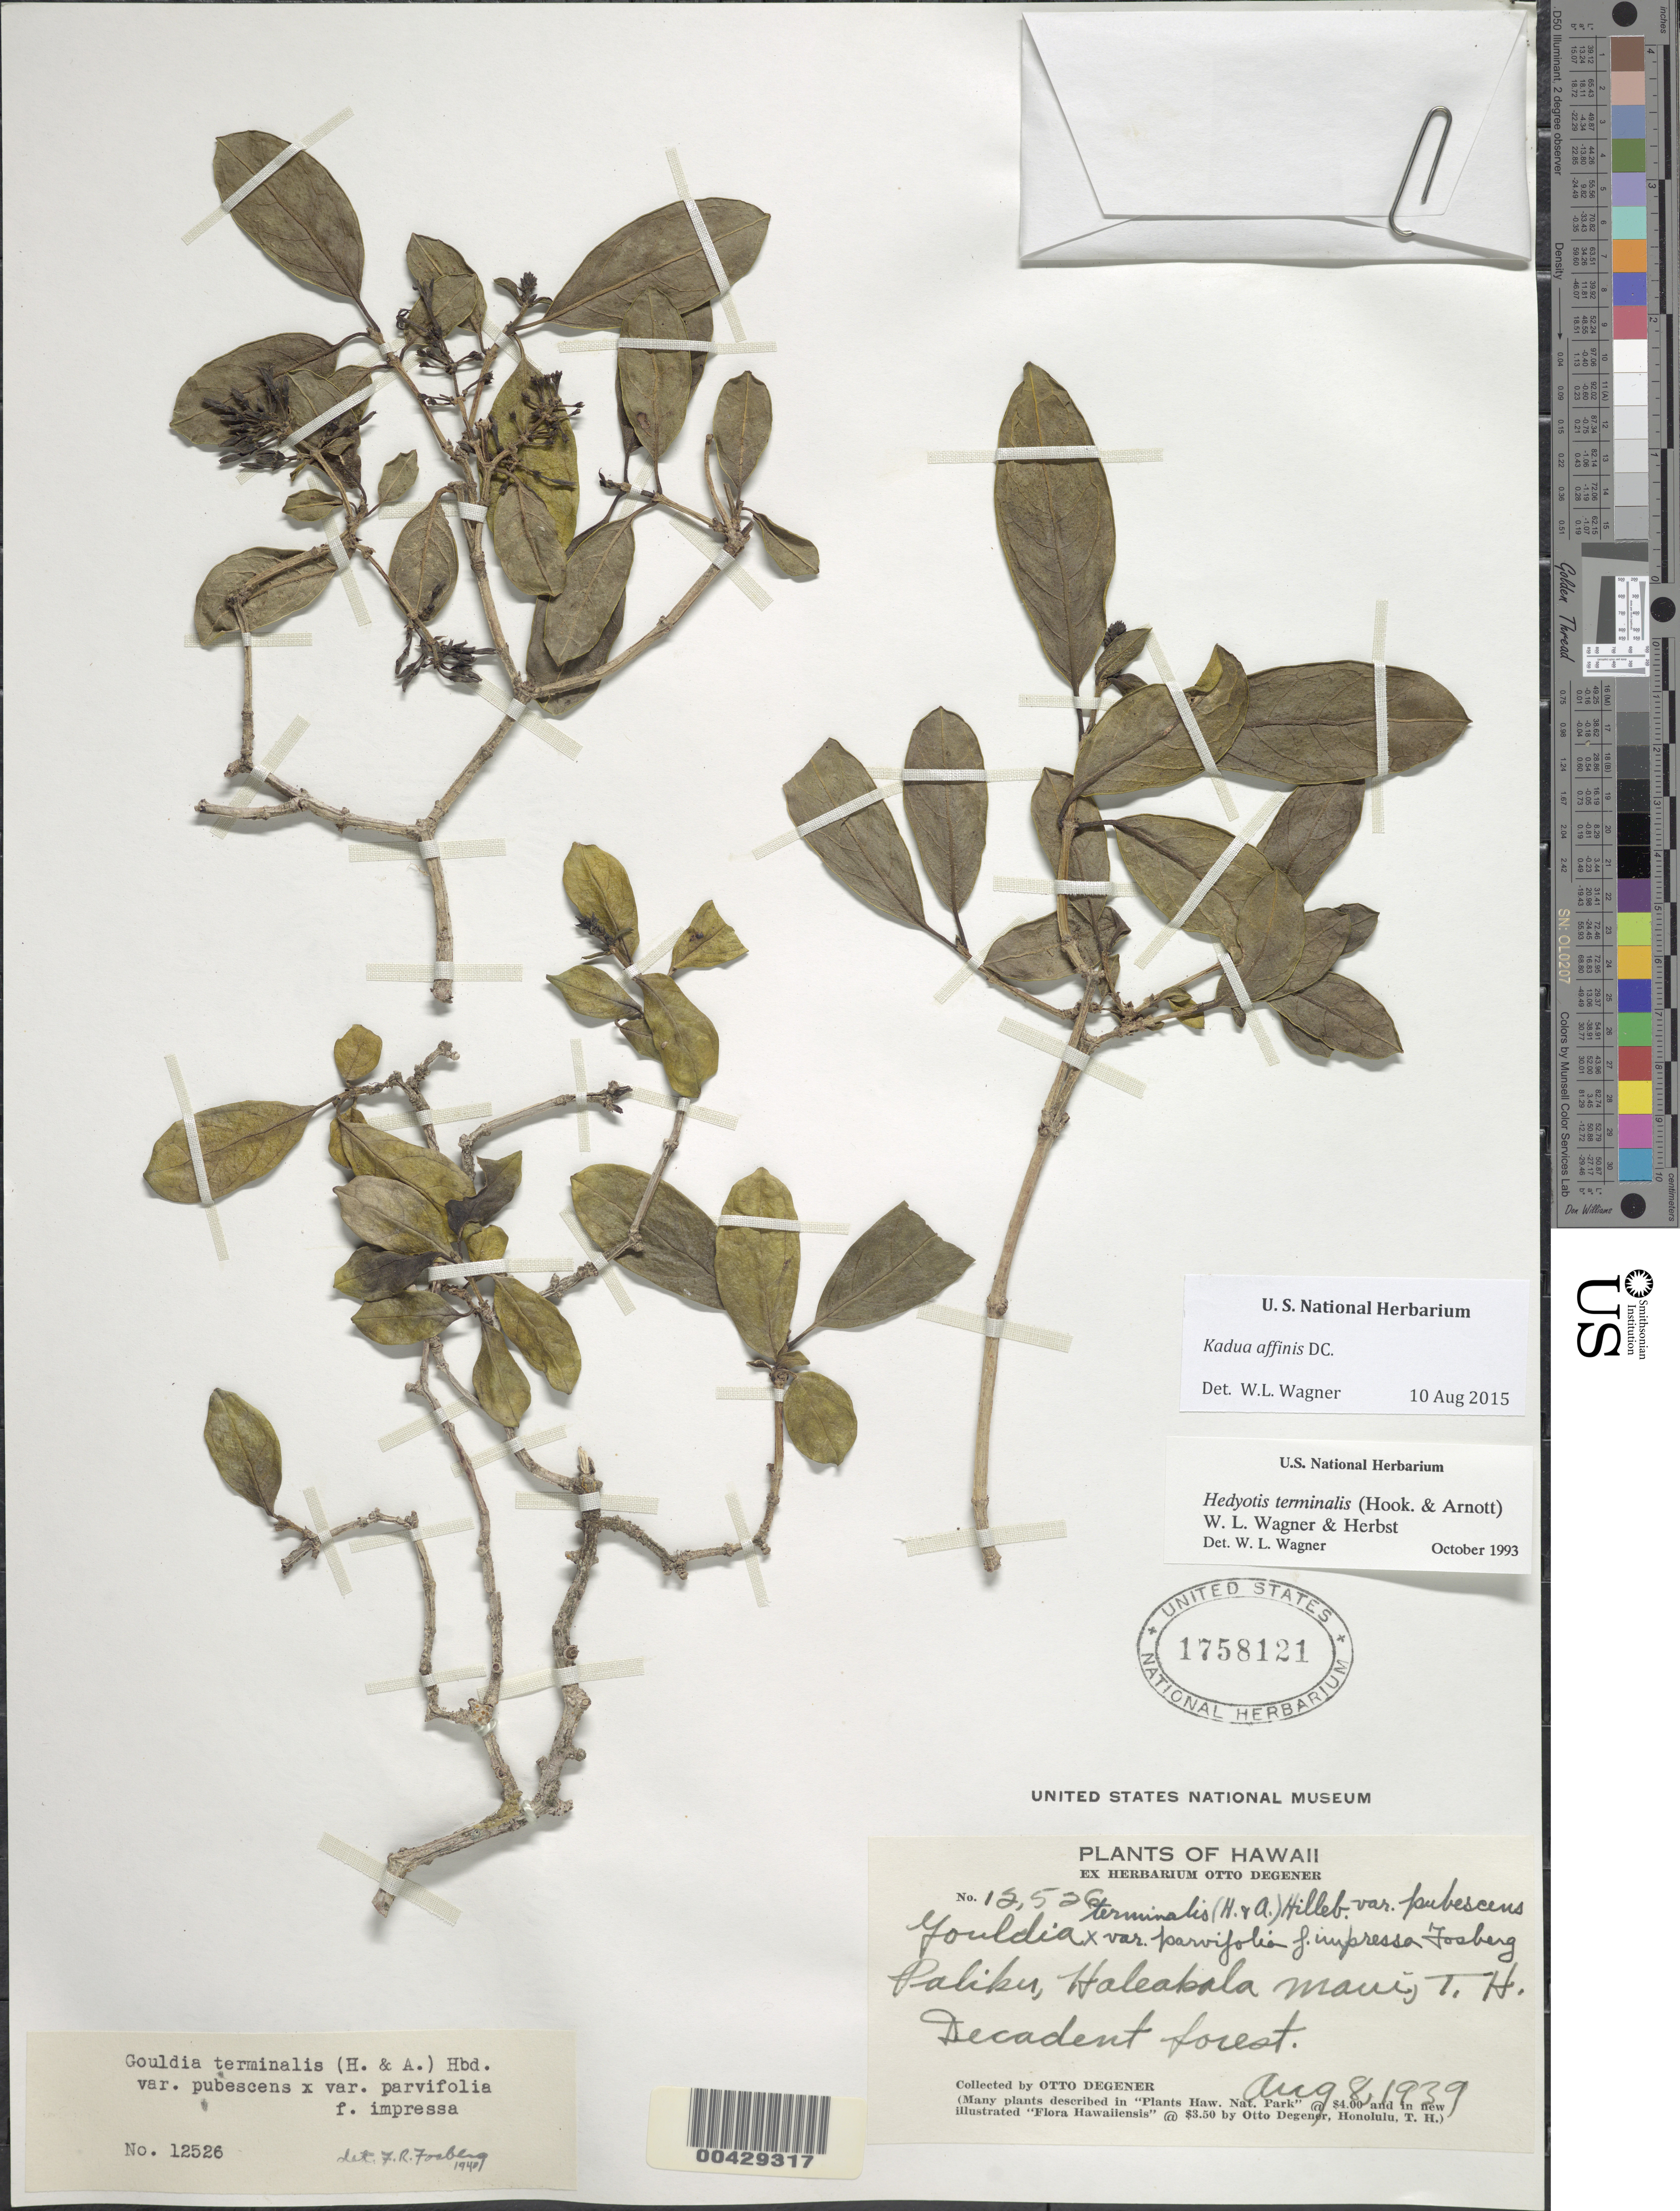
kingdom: Plantae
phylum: Tracheophyta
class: Magnoliopsida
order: Gentianales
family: Rubiaceae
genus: Kadua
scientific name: Kadua affinis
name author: DC.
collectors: O. Degener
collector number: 12526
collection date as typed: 8 Aug 1939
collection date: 1939-08-08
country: United States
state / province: Hawaii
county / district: Maui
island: Maui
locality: Paliku, Haleakala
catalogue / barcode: US 1758121